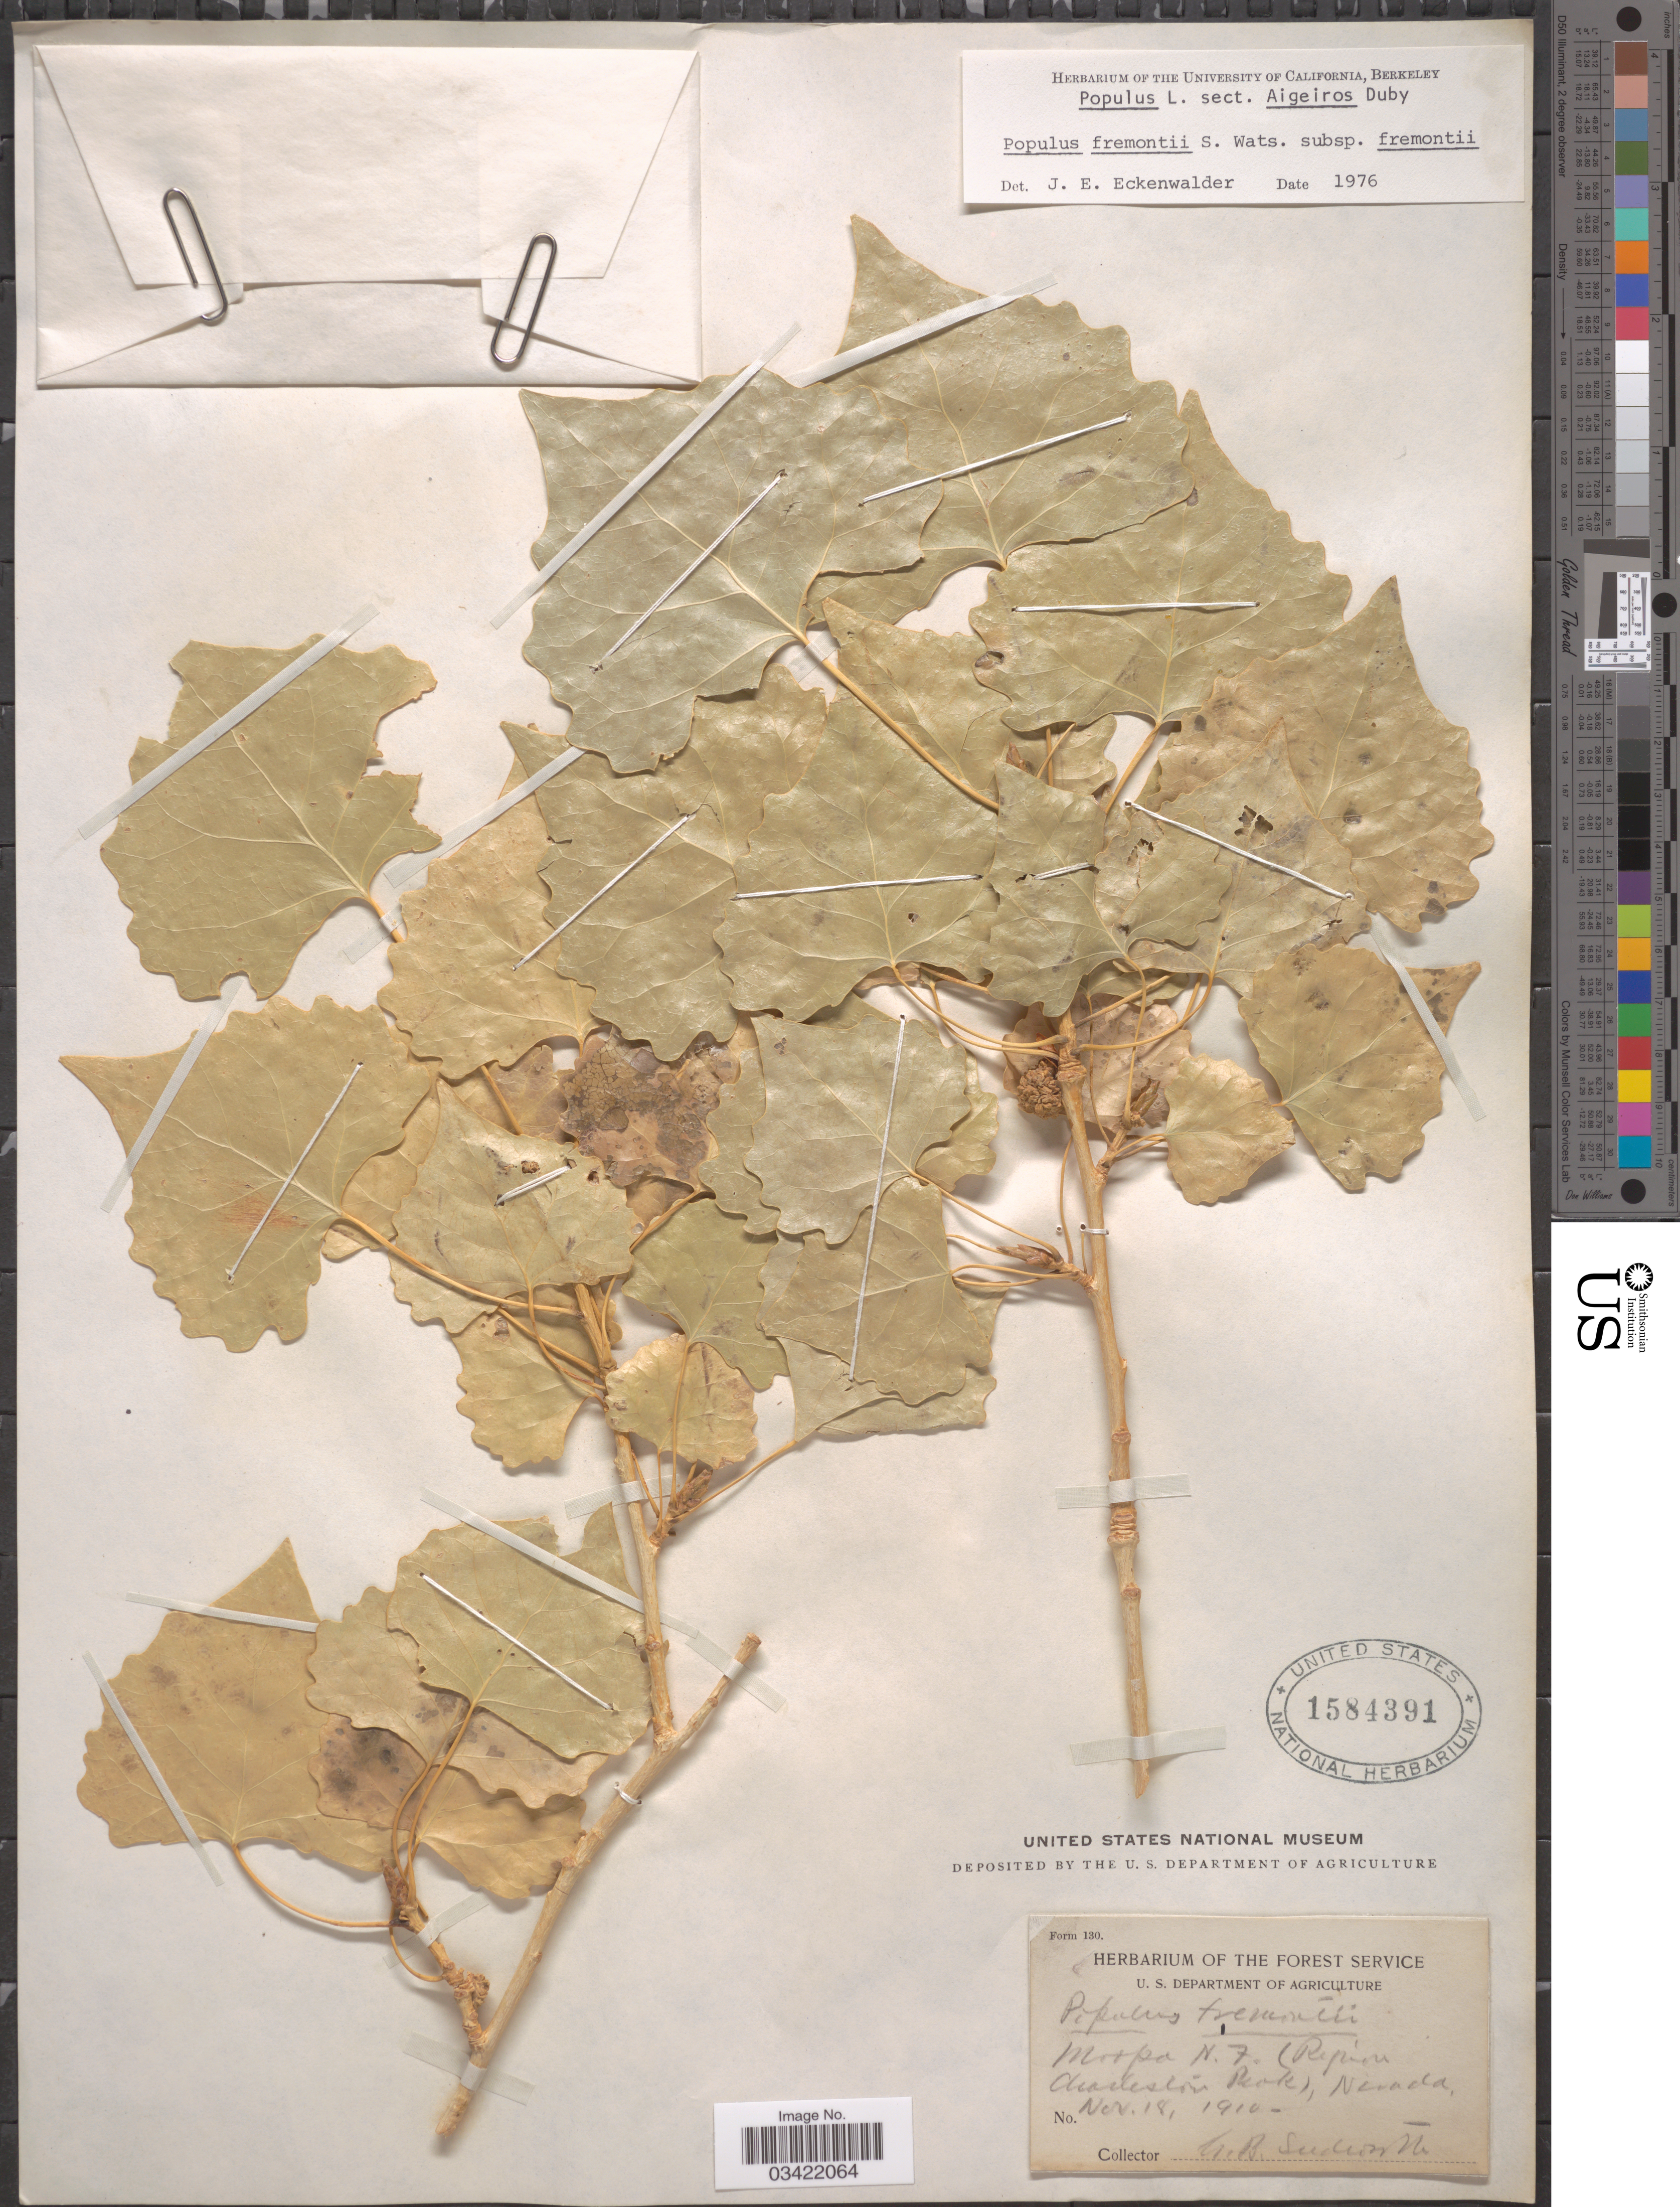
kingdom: Plantae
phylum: Tracheophyta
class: Magnoliopsida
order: Malpighiales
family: Salicaceae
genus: Populus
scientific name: Populus fremontii subsp. fremontii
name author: S. Watson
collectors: G. B. Sudworth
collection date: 1910-11-18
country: United States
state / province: Nevada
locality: Moapa N. F. (Region Charleston Peak).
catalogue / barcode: US 1584391